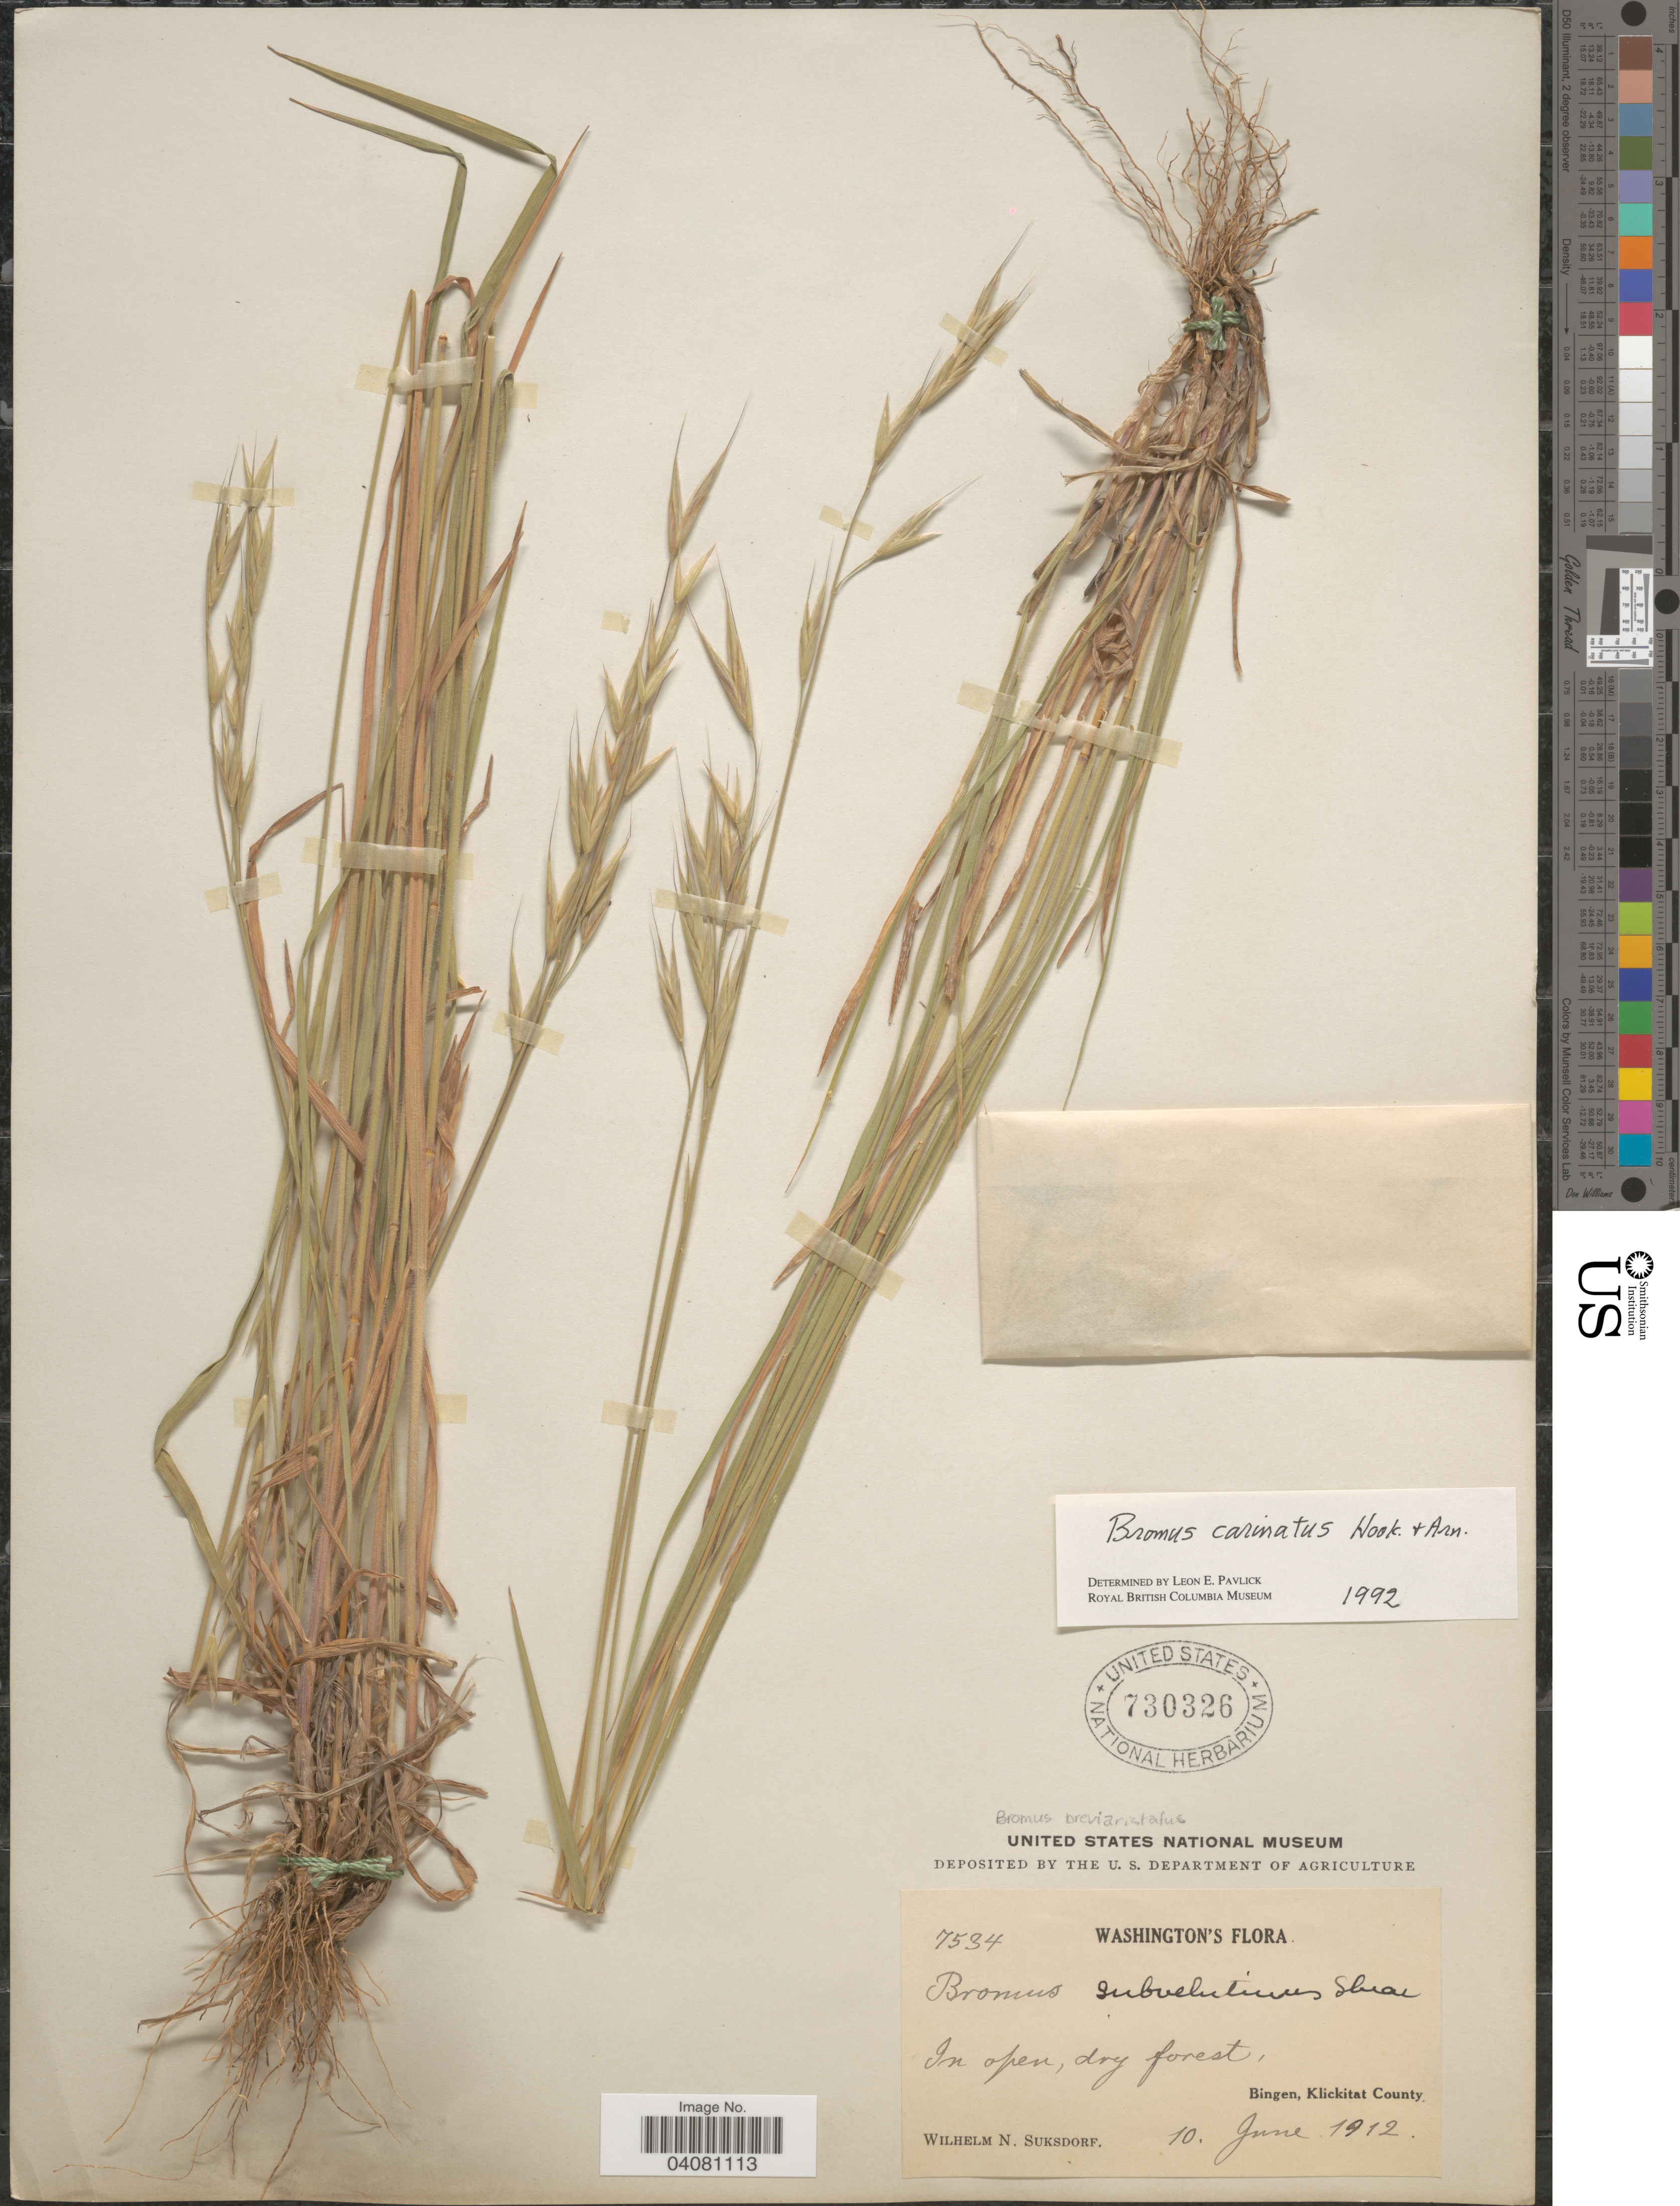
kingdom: Plantae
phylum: Tracheophyta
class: Liliopsida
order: Poales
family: Poaceae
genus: Bromus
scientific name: Bromus carinatus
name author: Hook. & Arn.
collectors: W. N. Suksdorf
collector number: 7534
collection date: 1912-06-10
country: United States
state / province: Washington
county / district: Klickitat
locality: Bingen, Klickitat County.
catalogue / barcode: US 730326